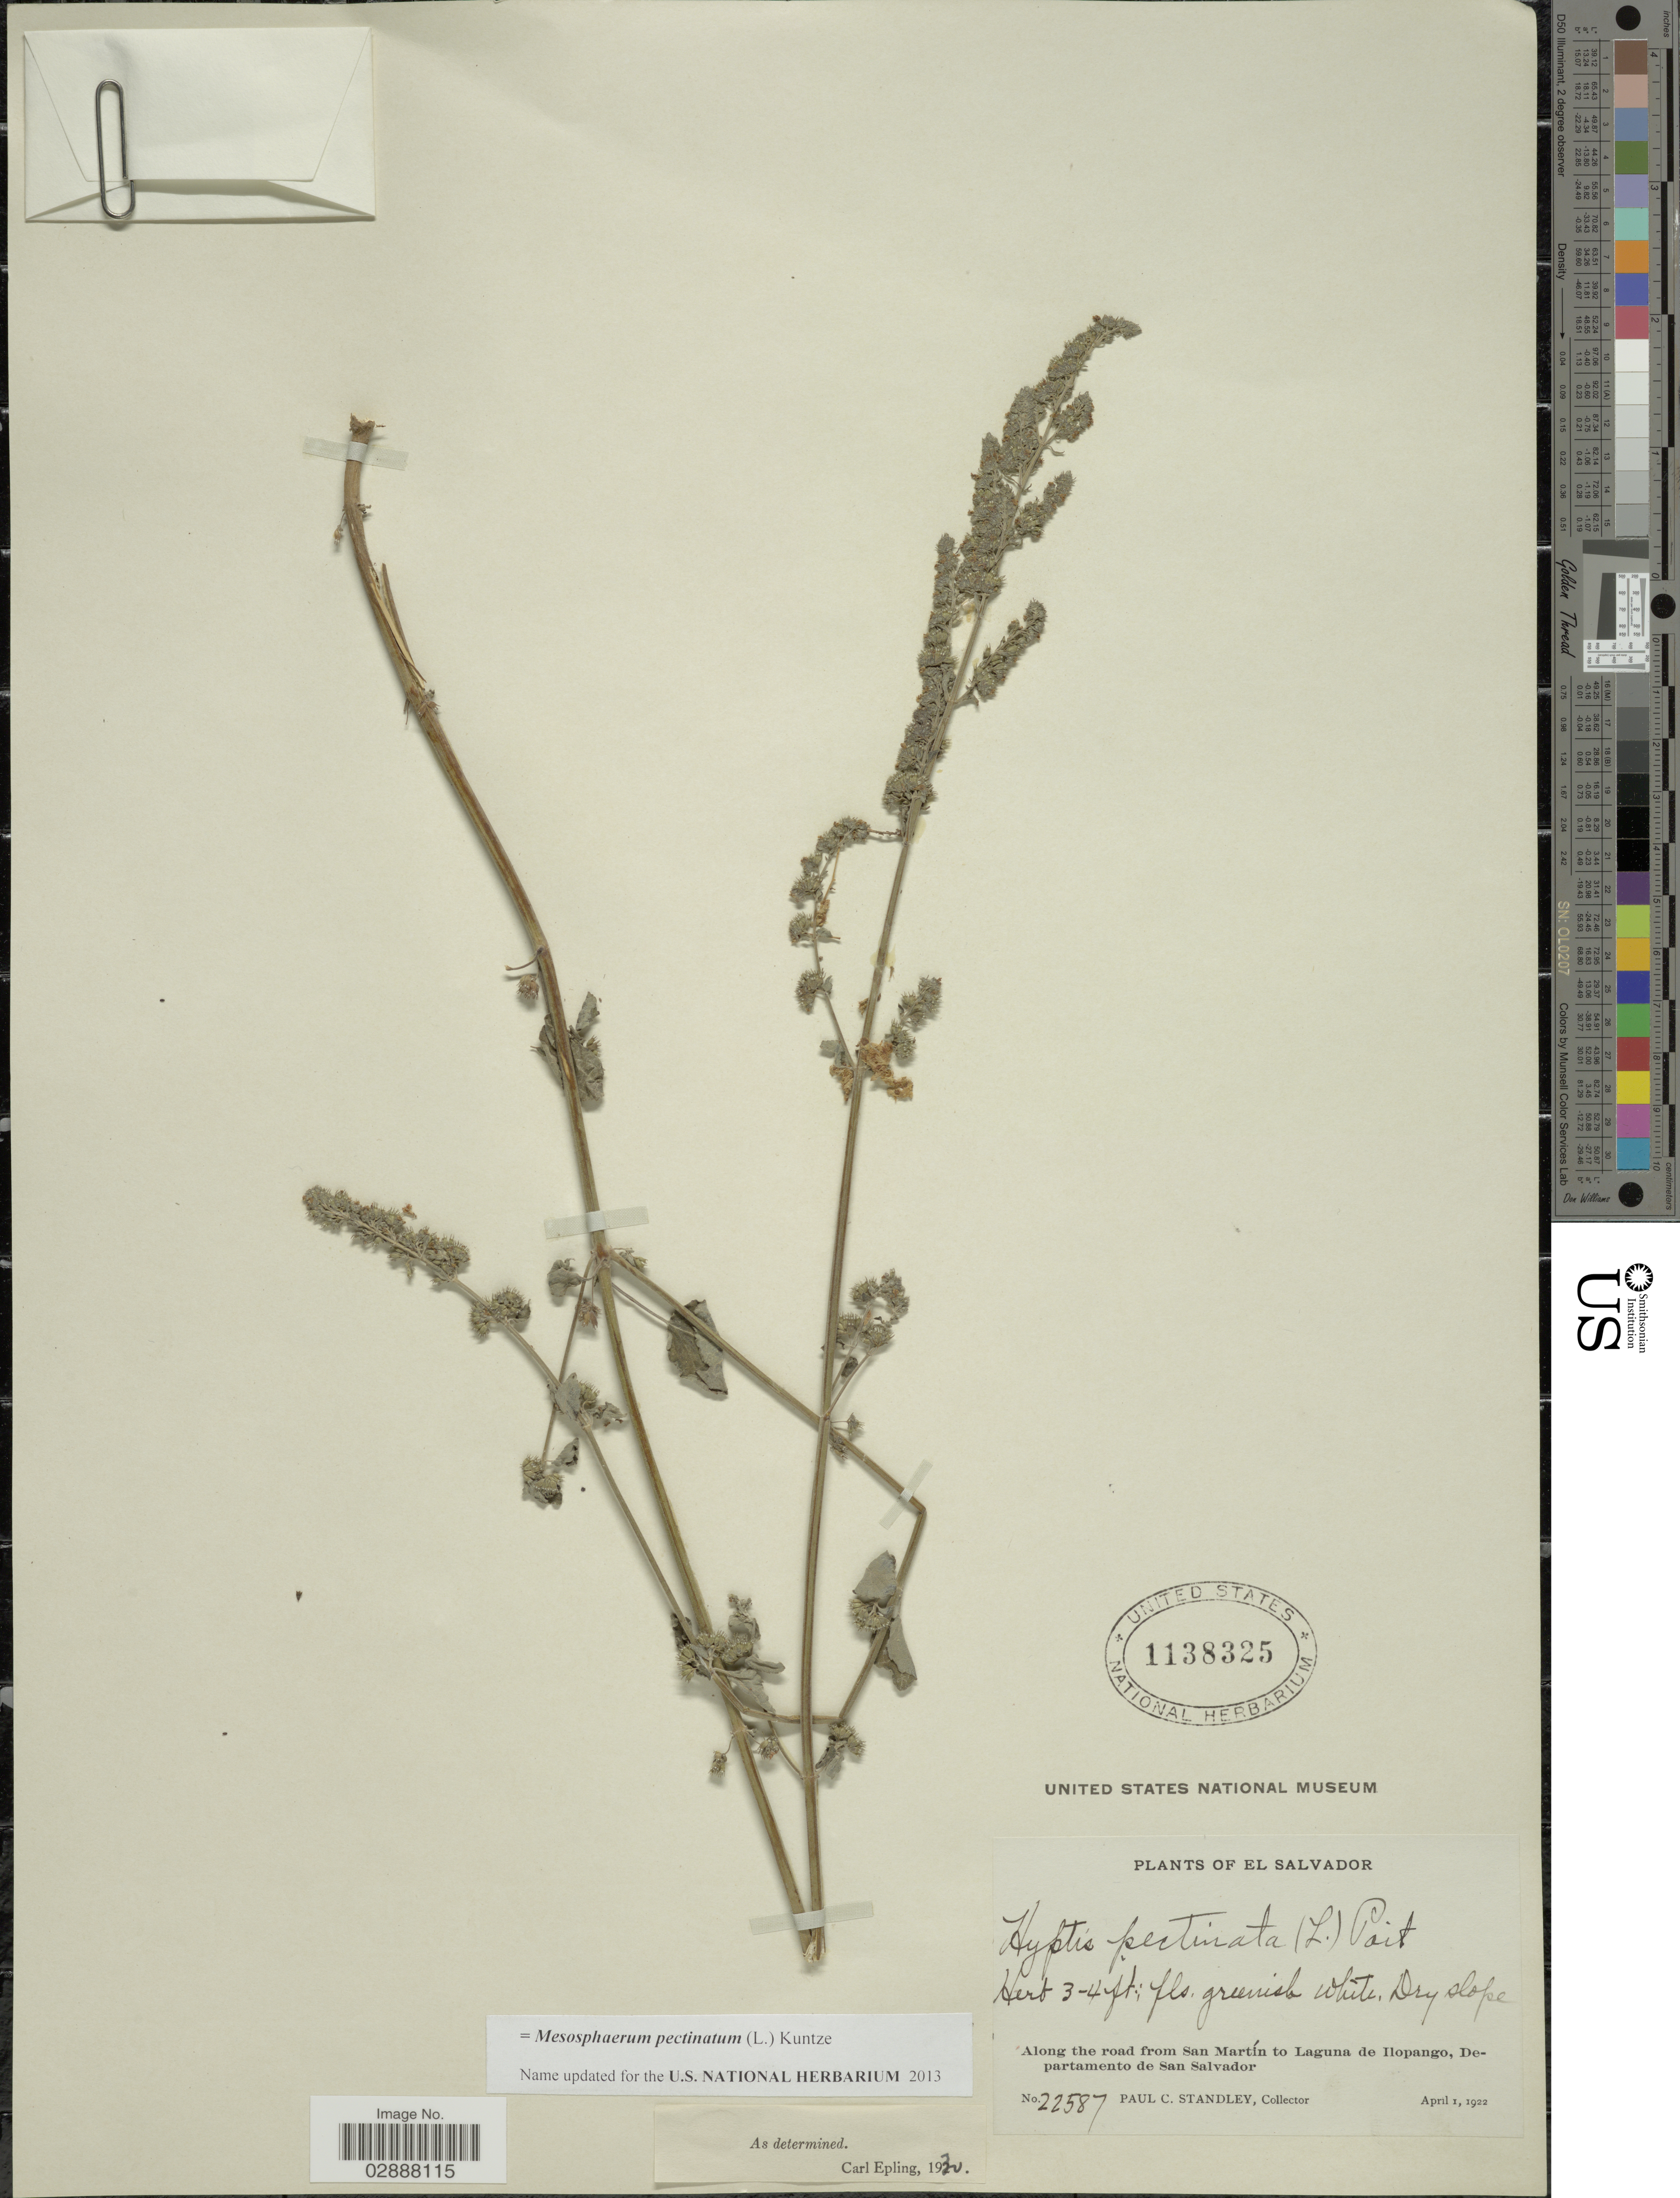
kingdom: Plantae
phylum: Tracheophyta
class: Magnoliopsida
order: Lamiales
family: Lamiaceae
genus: Mesosphaerum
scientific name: Mesosphaerum pectinatum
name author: (L.) Kuntze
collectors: P. C. Standley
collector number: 22587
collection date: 1922-04-01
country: El Salvador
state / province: San Salvador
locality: Along the road from San Martín to Laguna de Ilopango, Departamento de San Salvador.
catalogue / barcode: US 1138325